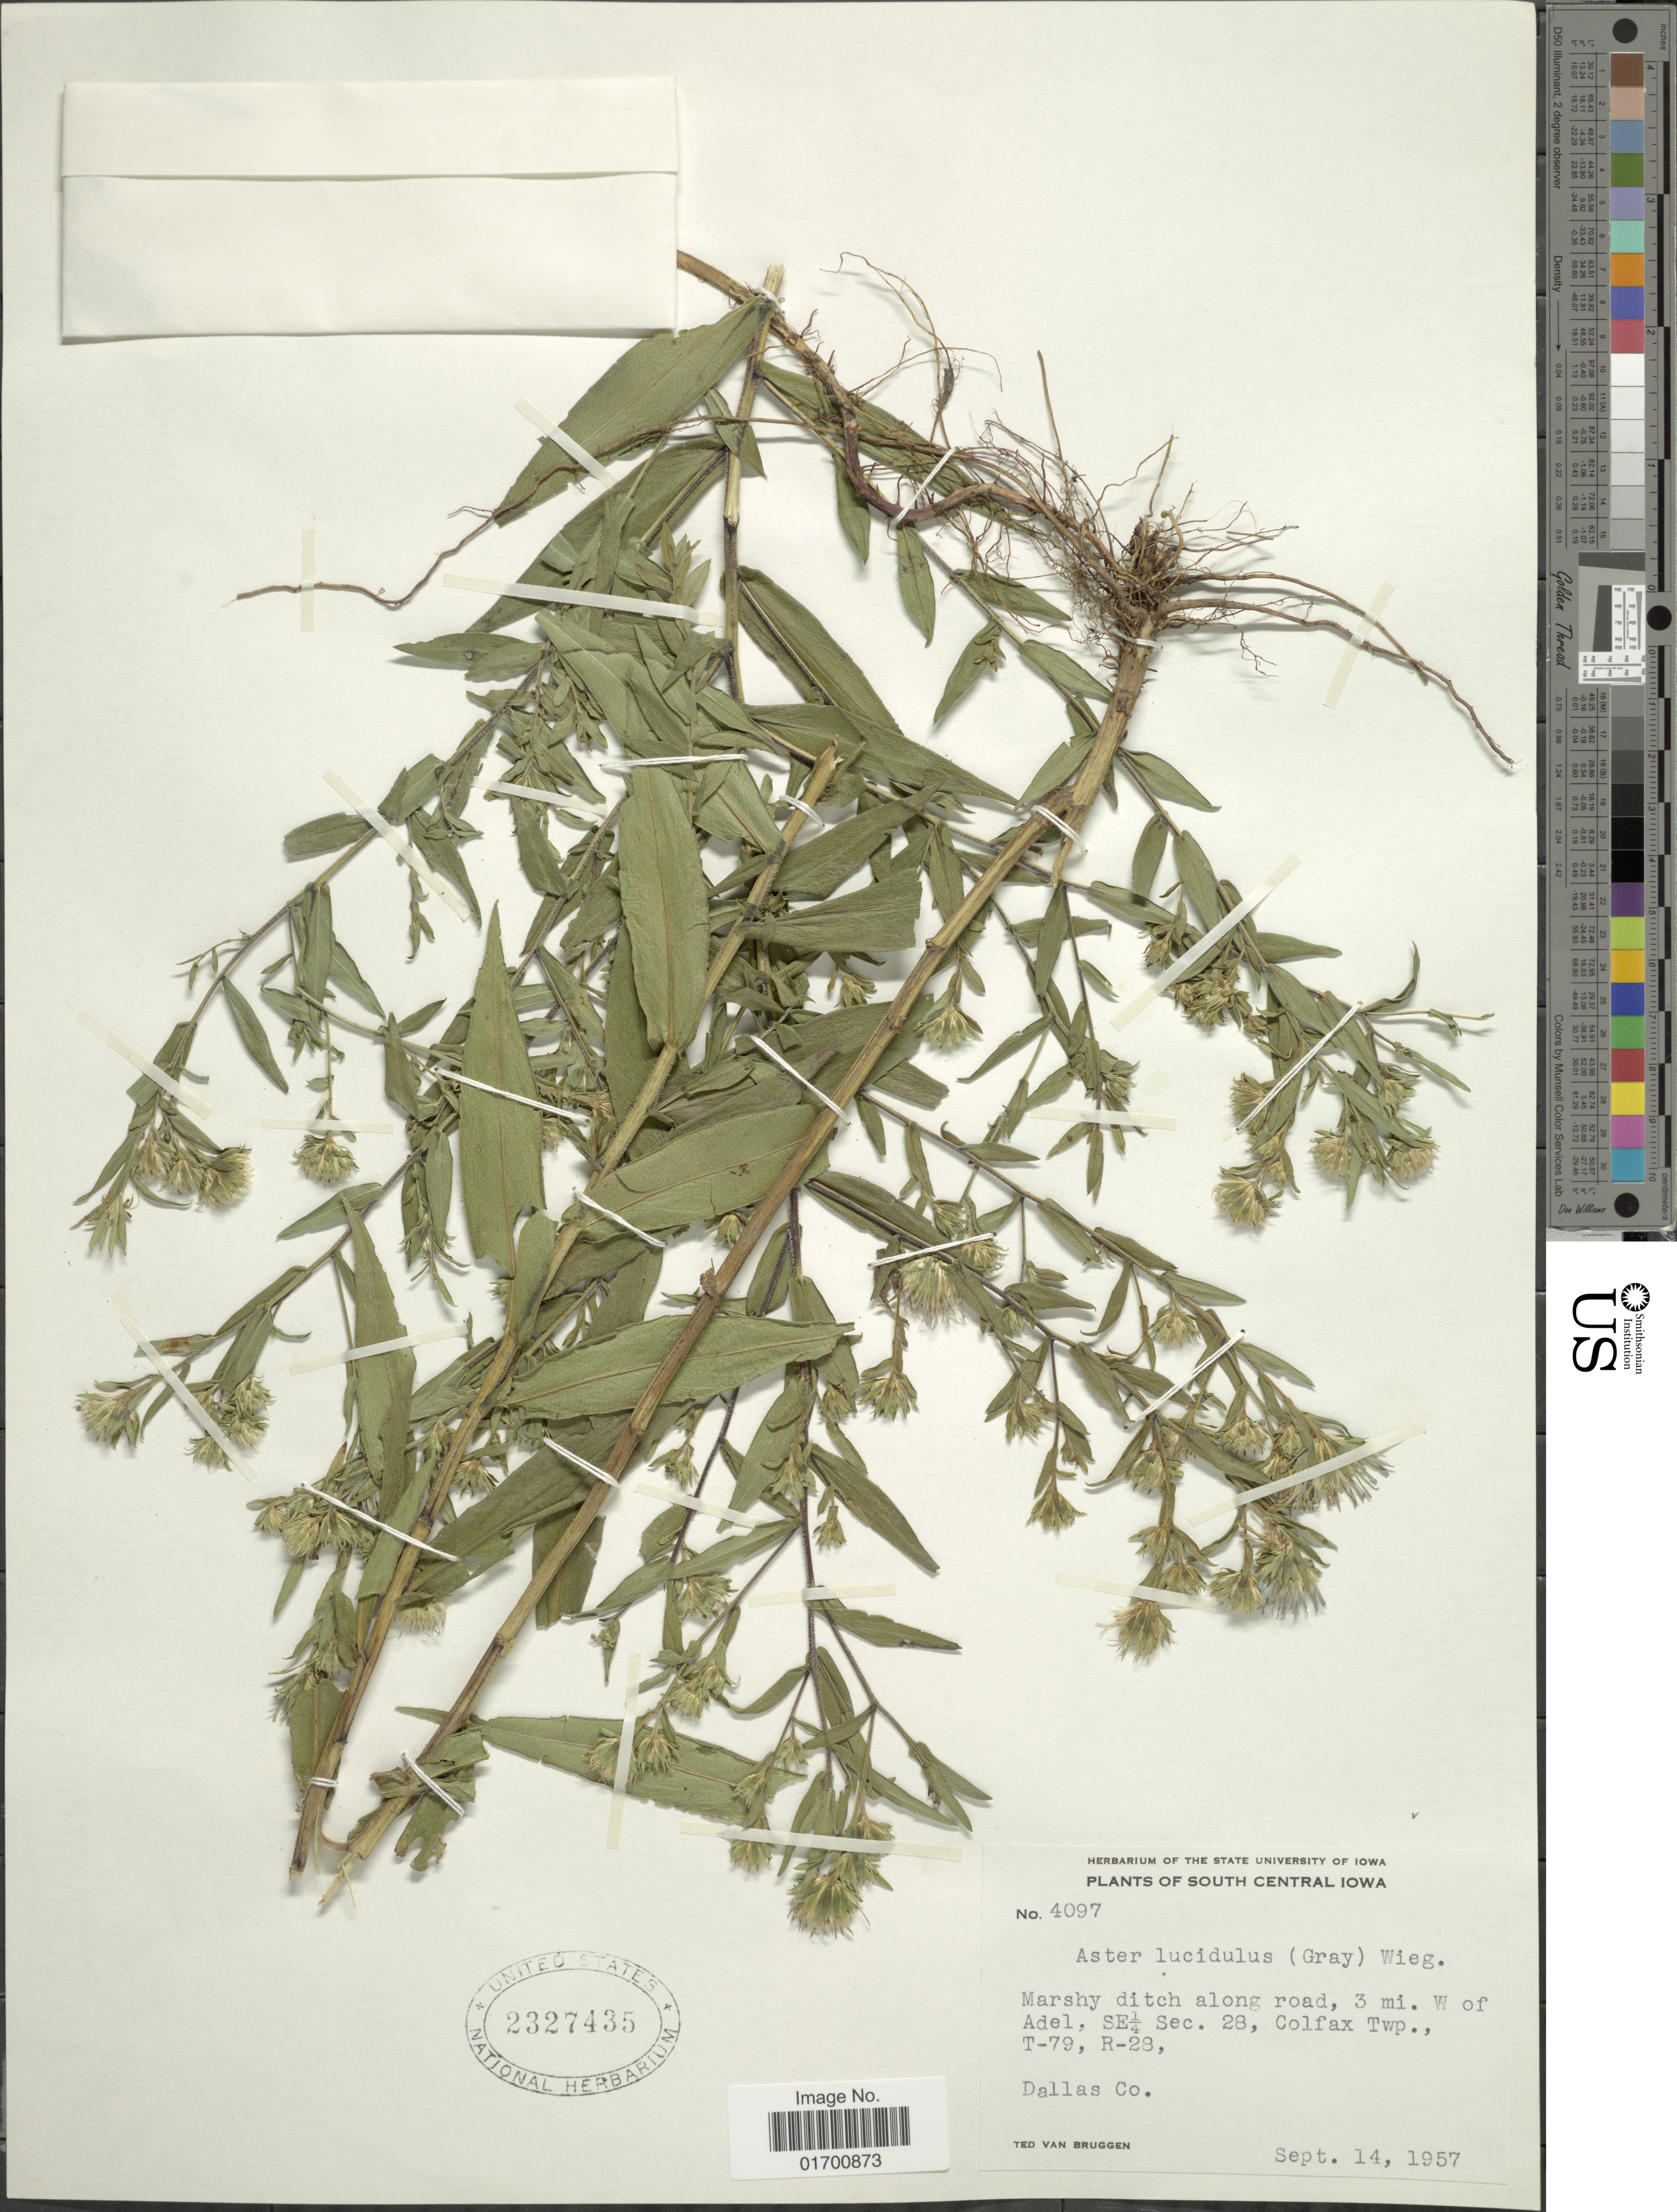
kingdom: Plantae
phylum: Tracheophyta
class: Magnoliopsida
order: Asterales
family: Asteraceae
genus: Symphyotrichum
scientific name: Symphyotrichum firmum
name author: (Nees) G.L. Nesom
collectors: T. van Bruggen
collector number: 4097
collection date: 1957-09-14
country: United States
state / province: Iowa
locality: South Central Iowa, Marshy ditch along road, 3 mi. W of Adel, SE¼ Sec. 28, Colfax Twp., T-29, R-28, Dallas Co.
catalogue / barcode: US 2327435